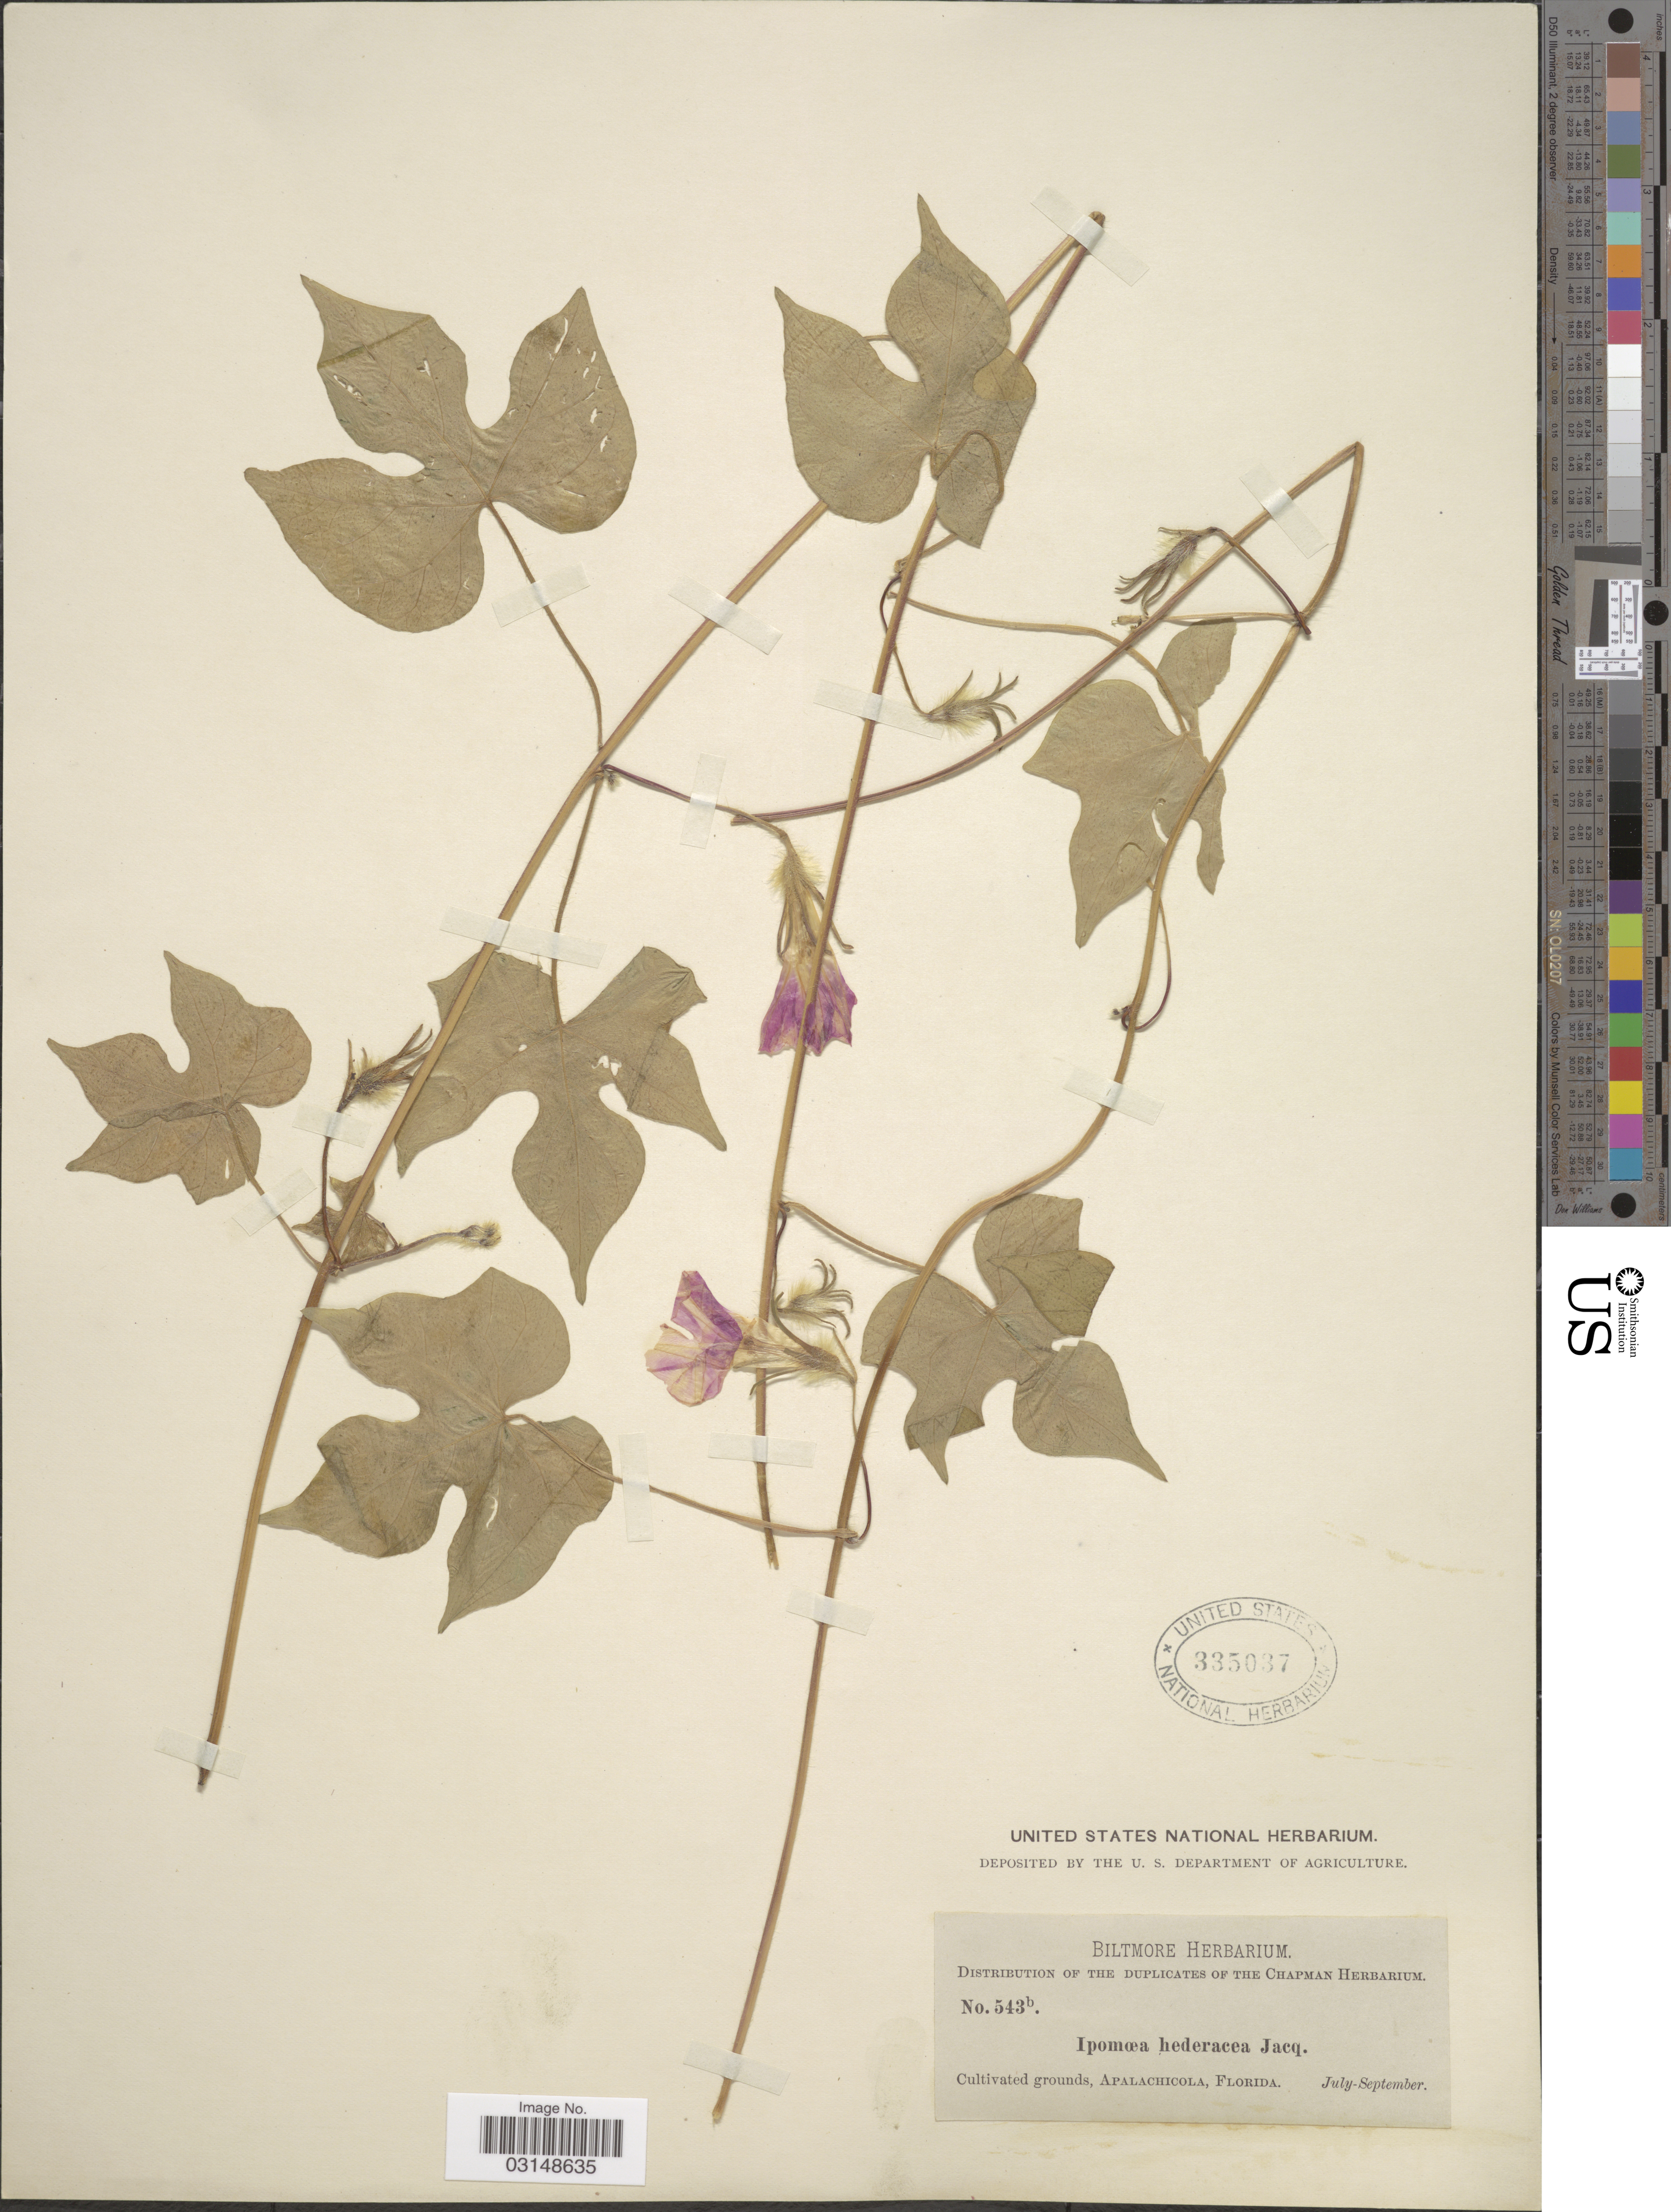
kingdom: Plantae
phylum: Tracheophyta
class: Magnoliopsida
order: Solanales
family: Convolvulaceae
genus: Ipomoea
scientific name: Ipomoea hederacea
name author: Jacq.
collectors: ex herb. Biltmore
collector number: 543b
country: United States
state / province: Florida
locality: Apalachicola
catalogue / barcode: US 335037